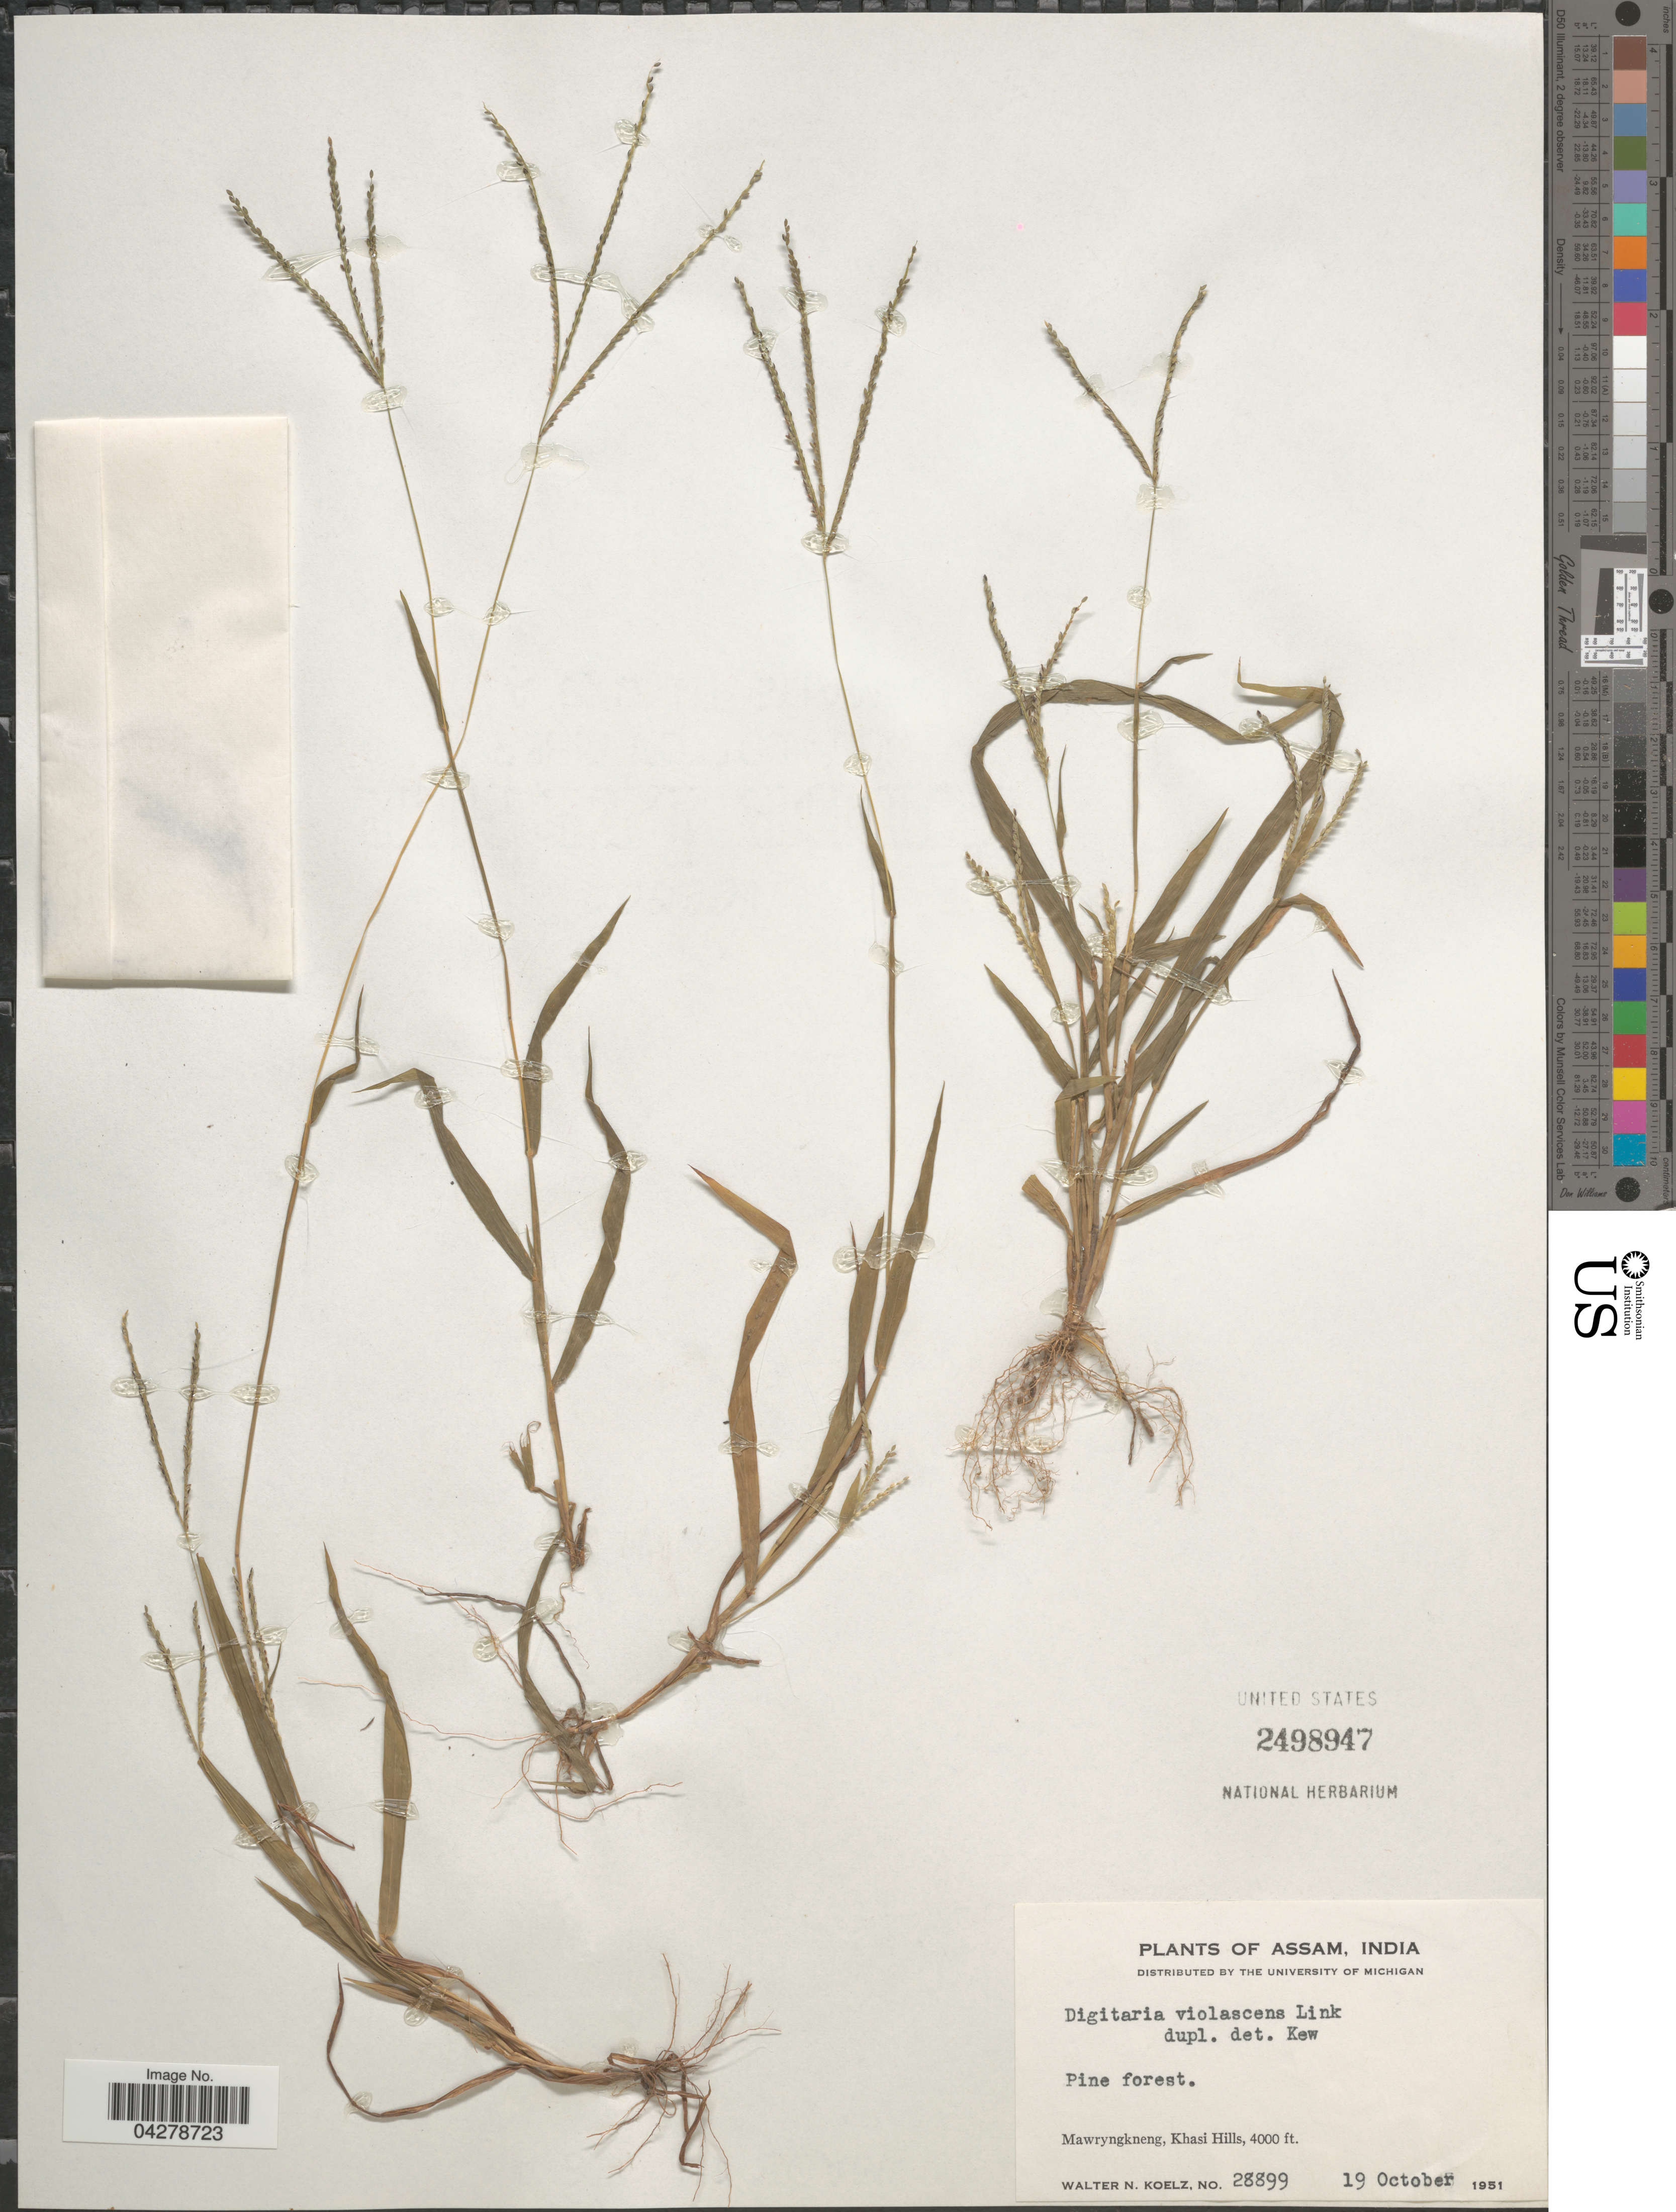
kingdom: Plantae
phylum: Tracheophyta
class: Liliopsida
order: Poales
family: Poaceae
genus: Digitaria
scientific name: Digitaria violascens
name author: Link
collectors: W. N. Koelz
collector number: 28899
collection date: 1951-10-19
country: India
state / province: Meghalaya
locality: Mawryngkneng, Khasi Hills.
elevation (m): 1219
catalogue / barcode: US 2498947